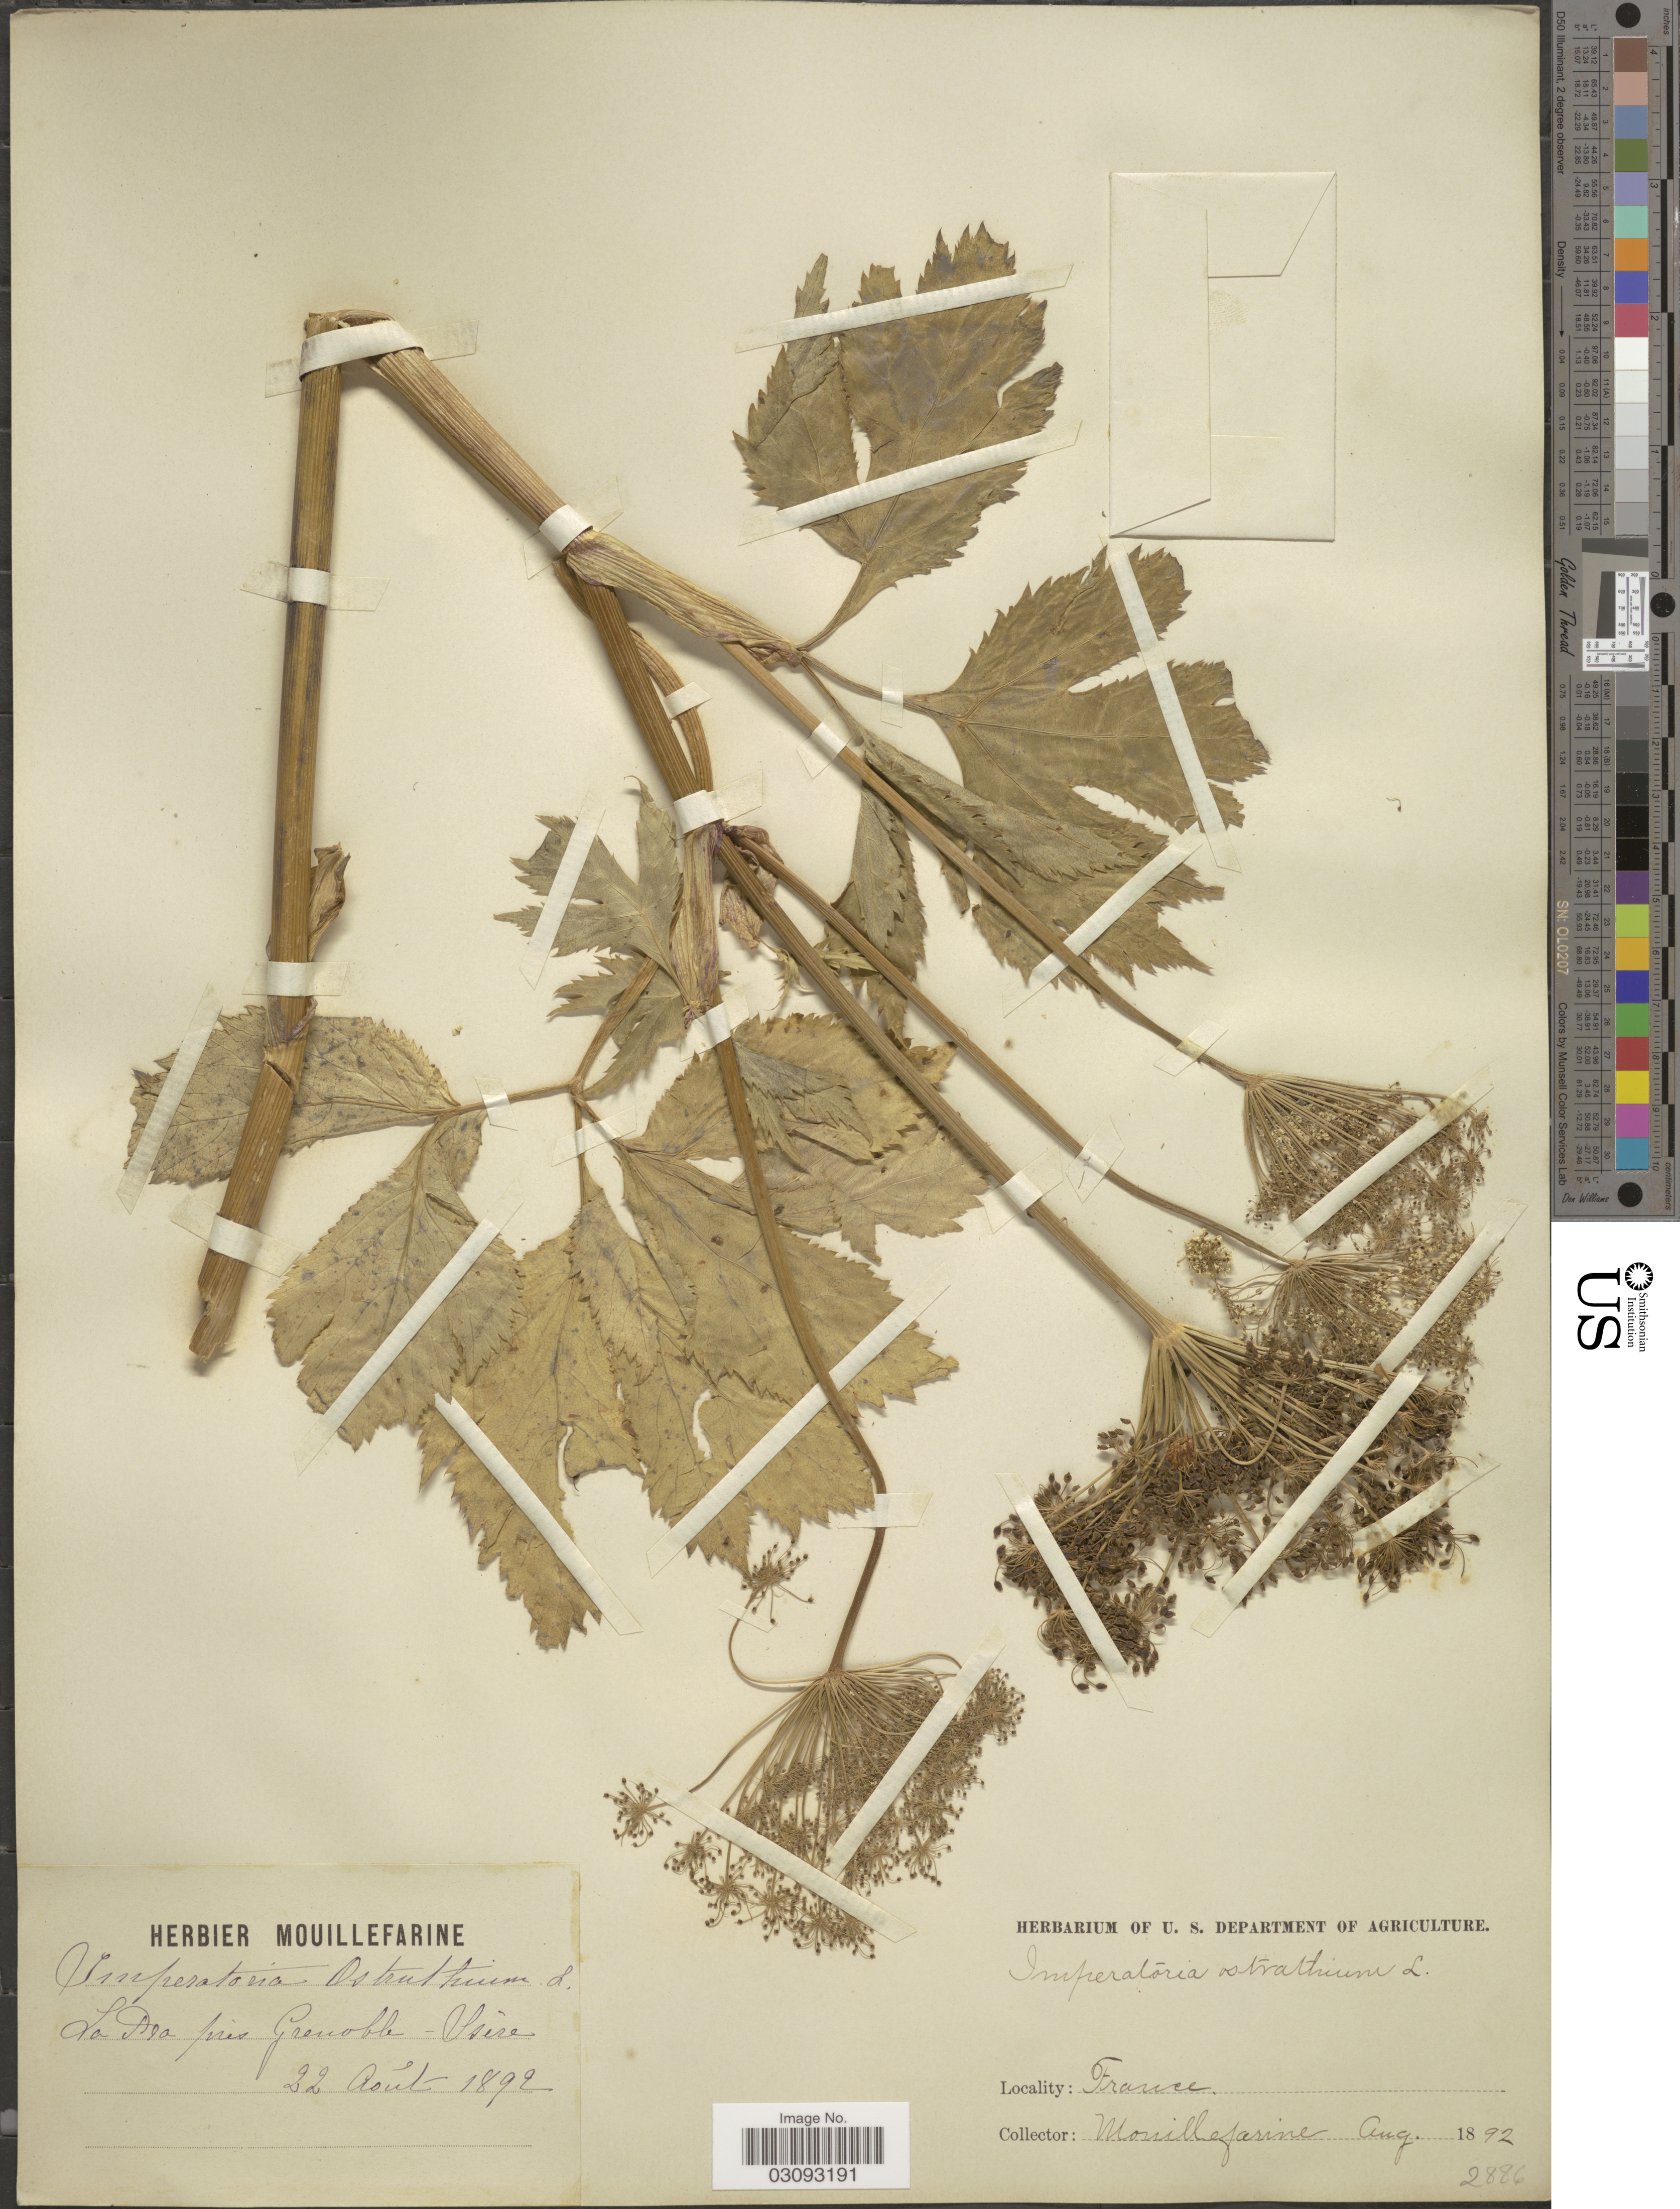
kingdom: Plantae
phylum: Tracheophyta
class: Magnoliopsida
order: Apiales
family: Apiaceae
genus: Imperatoria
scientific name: Imperatoria ostruthium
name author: L.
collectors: A. Mouillefarine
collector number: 2886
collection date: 1892-08-22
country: France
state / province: Auvergne-Rhône-Alpes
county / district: Isère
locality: La Pra près Grenoble - Isère.